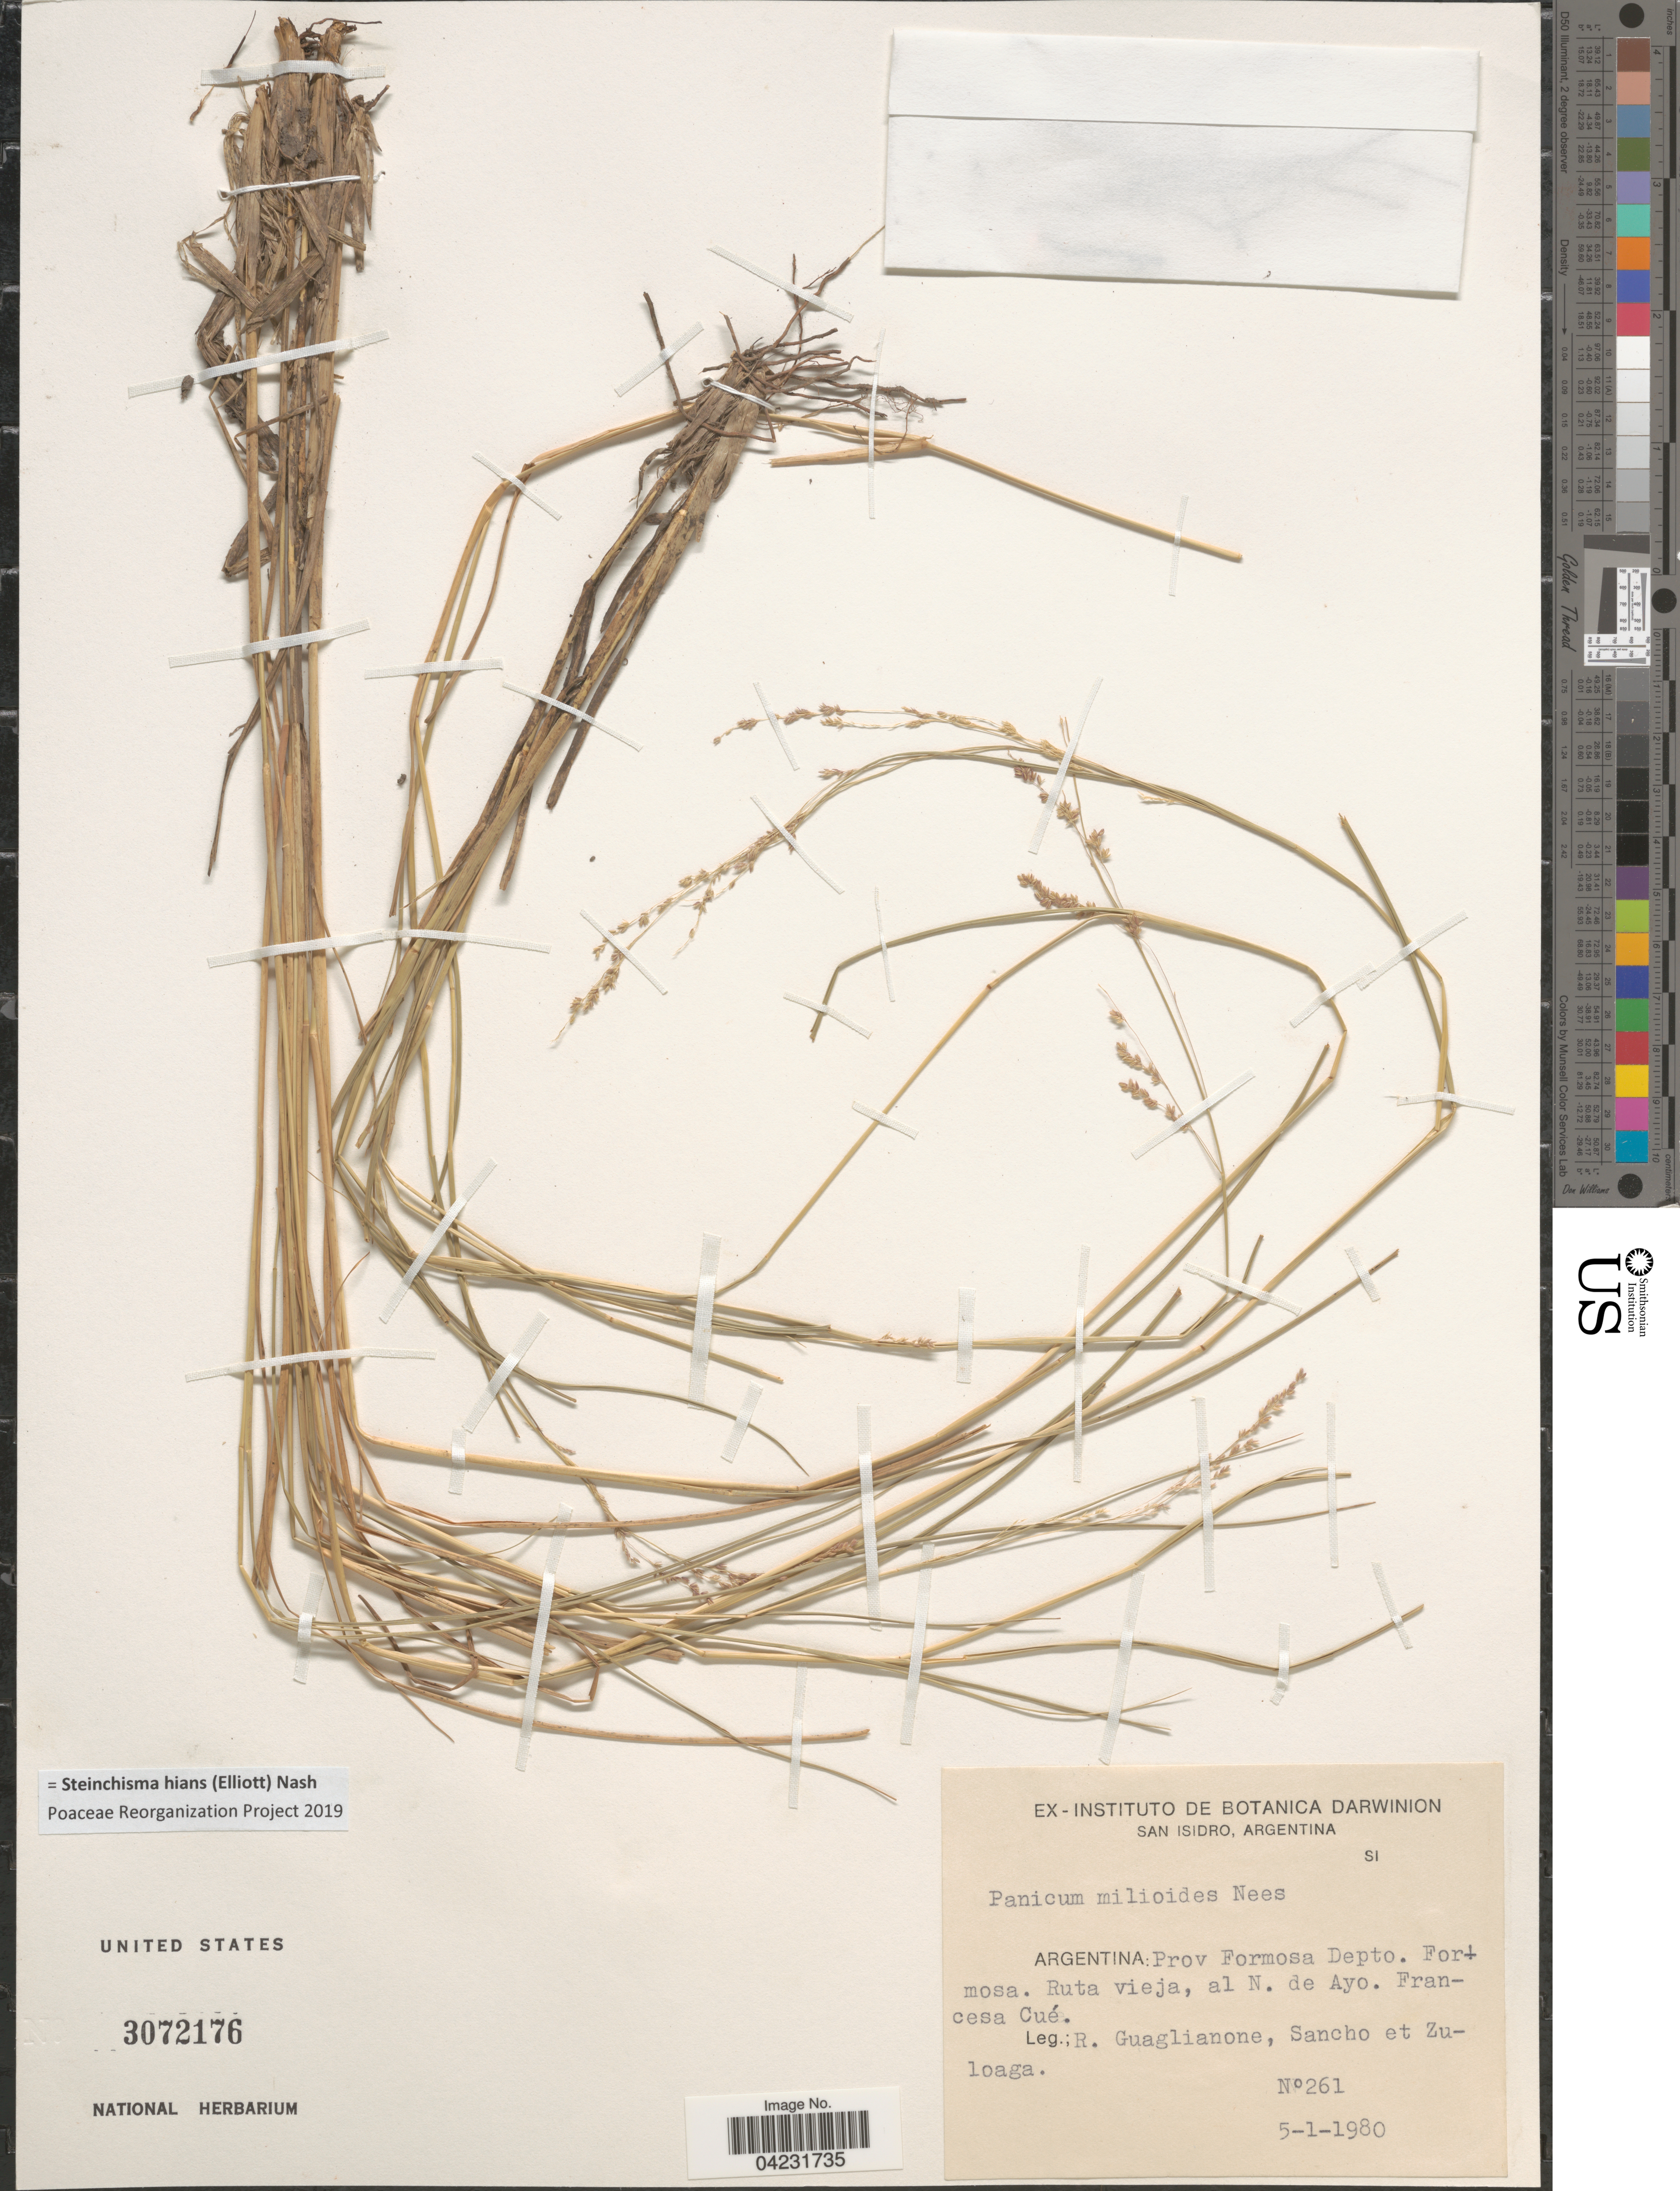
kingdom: Plantae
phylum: Tracheophyta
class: Liliopsida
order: Poales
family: Poaceae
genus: Steinchisma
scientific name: Steinchisma hians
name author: (Elliott) Nash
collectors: R. Guaglianone, Sancho & -- Zuloaga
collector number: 261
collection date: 1980-01-05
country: Argentina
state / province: Formosa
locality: Depto. Formosa. Ruta vieja, al N. de Ayo. Francesa Cué.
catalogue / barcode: US 3072176